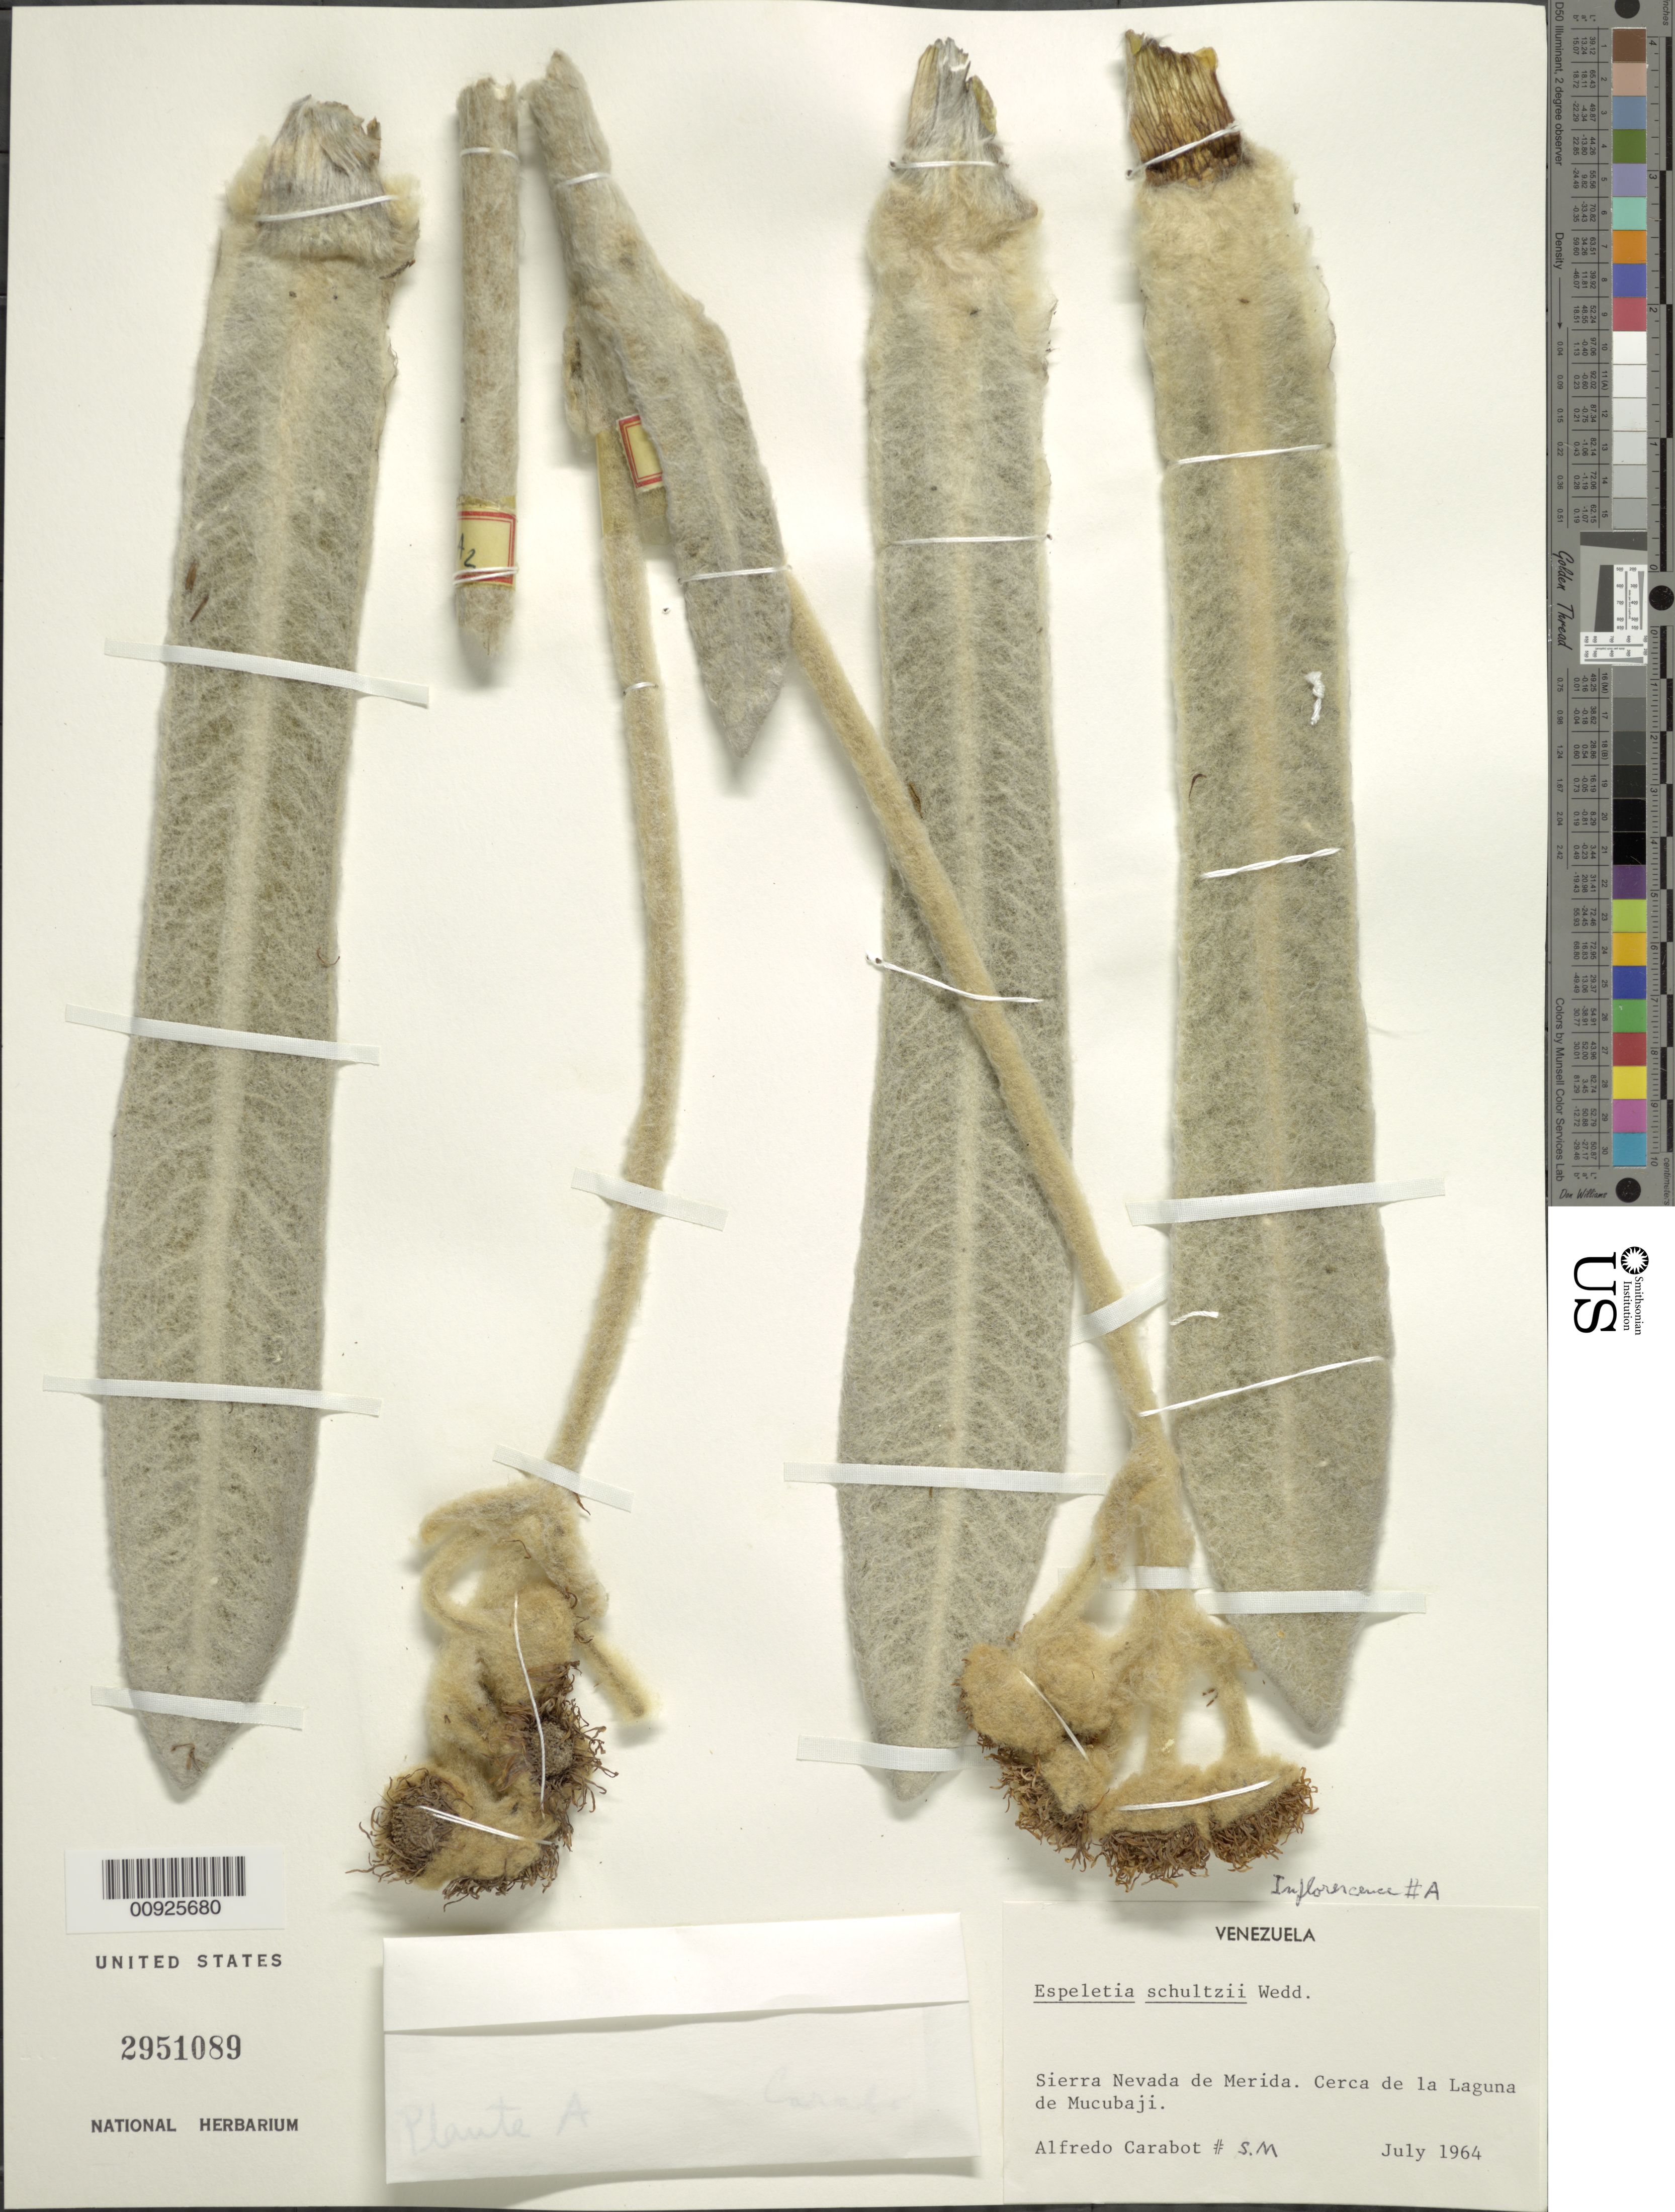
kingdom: Plantae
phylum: Tracheophyta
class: Magnoliopsida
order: Asterales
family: Asteraceae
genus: Espeletia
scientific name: Espeletia schultzii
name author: Wedd.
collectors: A. Carabot C.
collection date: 1964-07-01/1964-07-30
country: Venezuela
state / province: Mérida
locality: Sierra Nevada de Mérida. Cerca de la Laguna de Mucubají.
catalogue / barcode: US 2951089